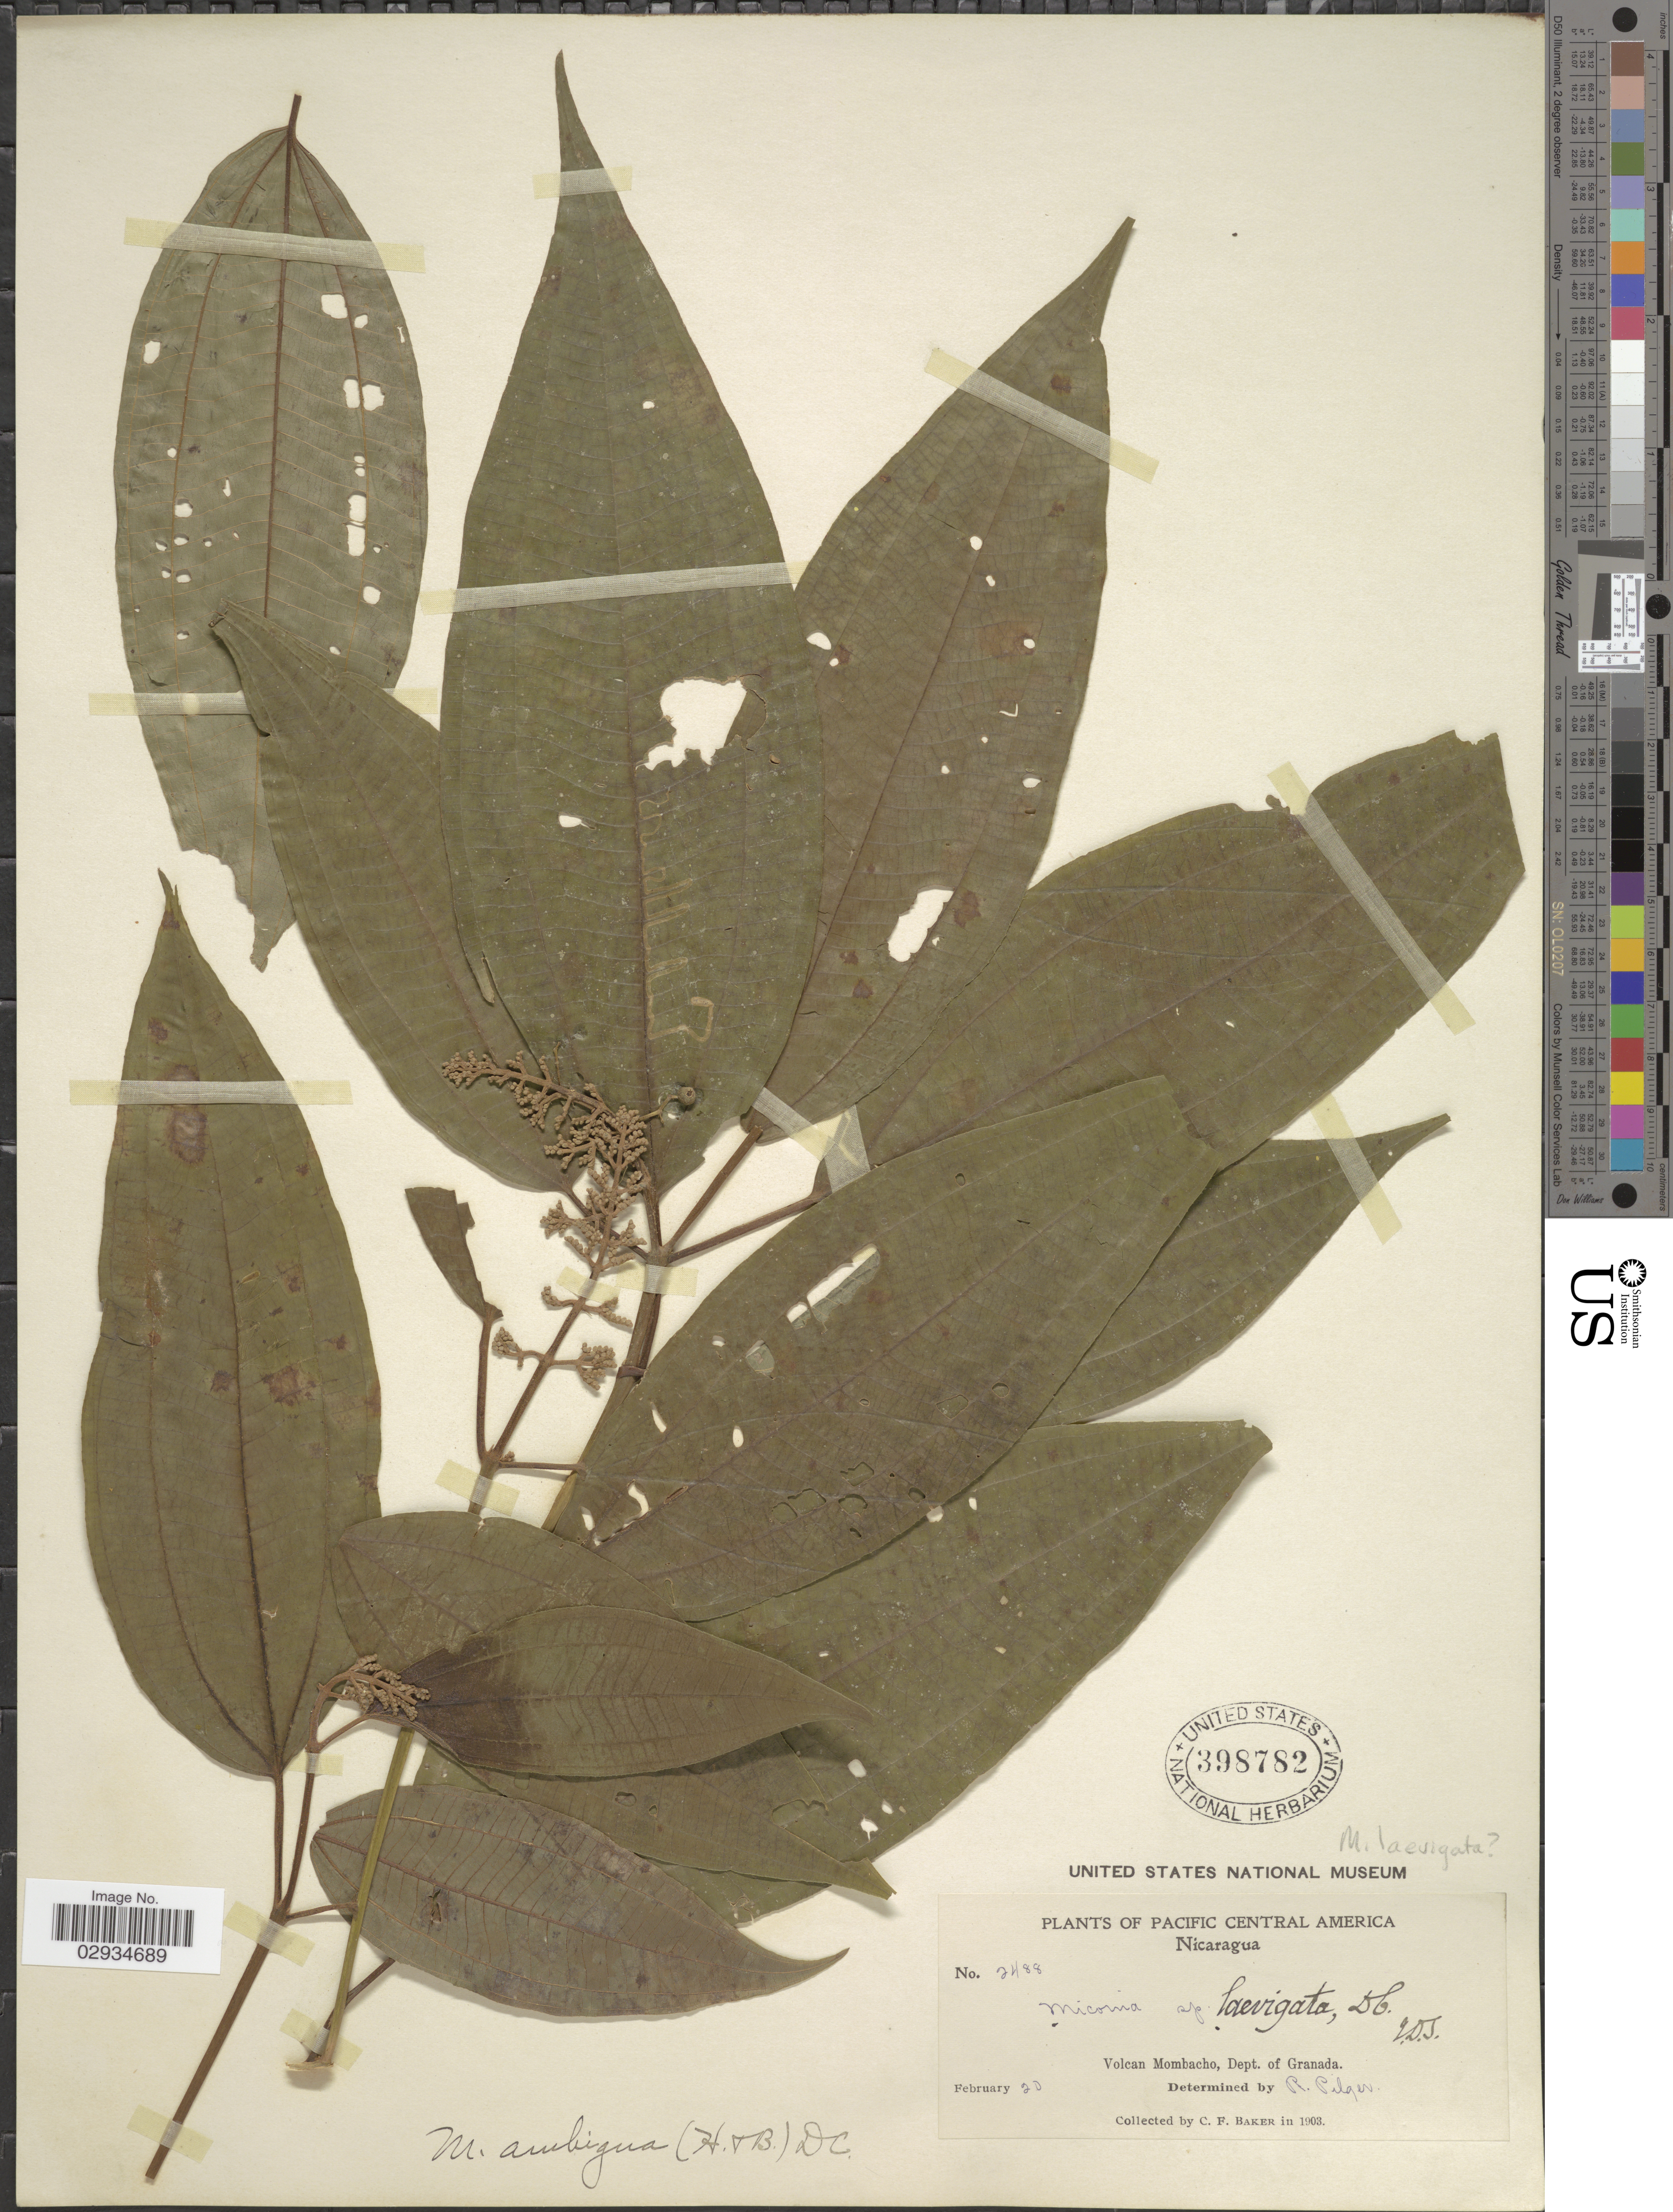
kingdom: Plantae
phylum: Tracheophyta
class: Magnoliopsida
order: Myrtales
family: Melastomataceae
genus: Miconia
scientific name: Miconia virescens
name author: (Vahl) Triana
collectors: C. F. Baker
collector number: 2488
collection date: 1903-02-20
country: Nicaragua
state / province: Granada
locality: Pacific Central America. Volcan Mombacho, Dept. of Granada.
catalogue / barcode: US 398782